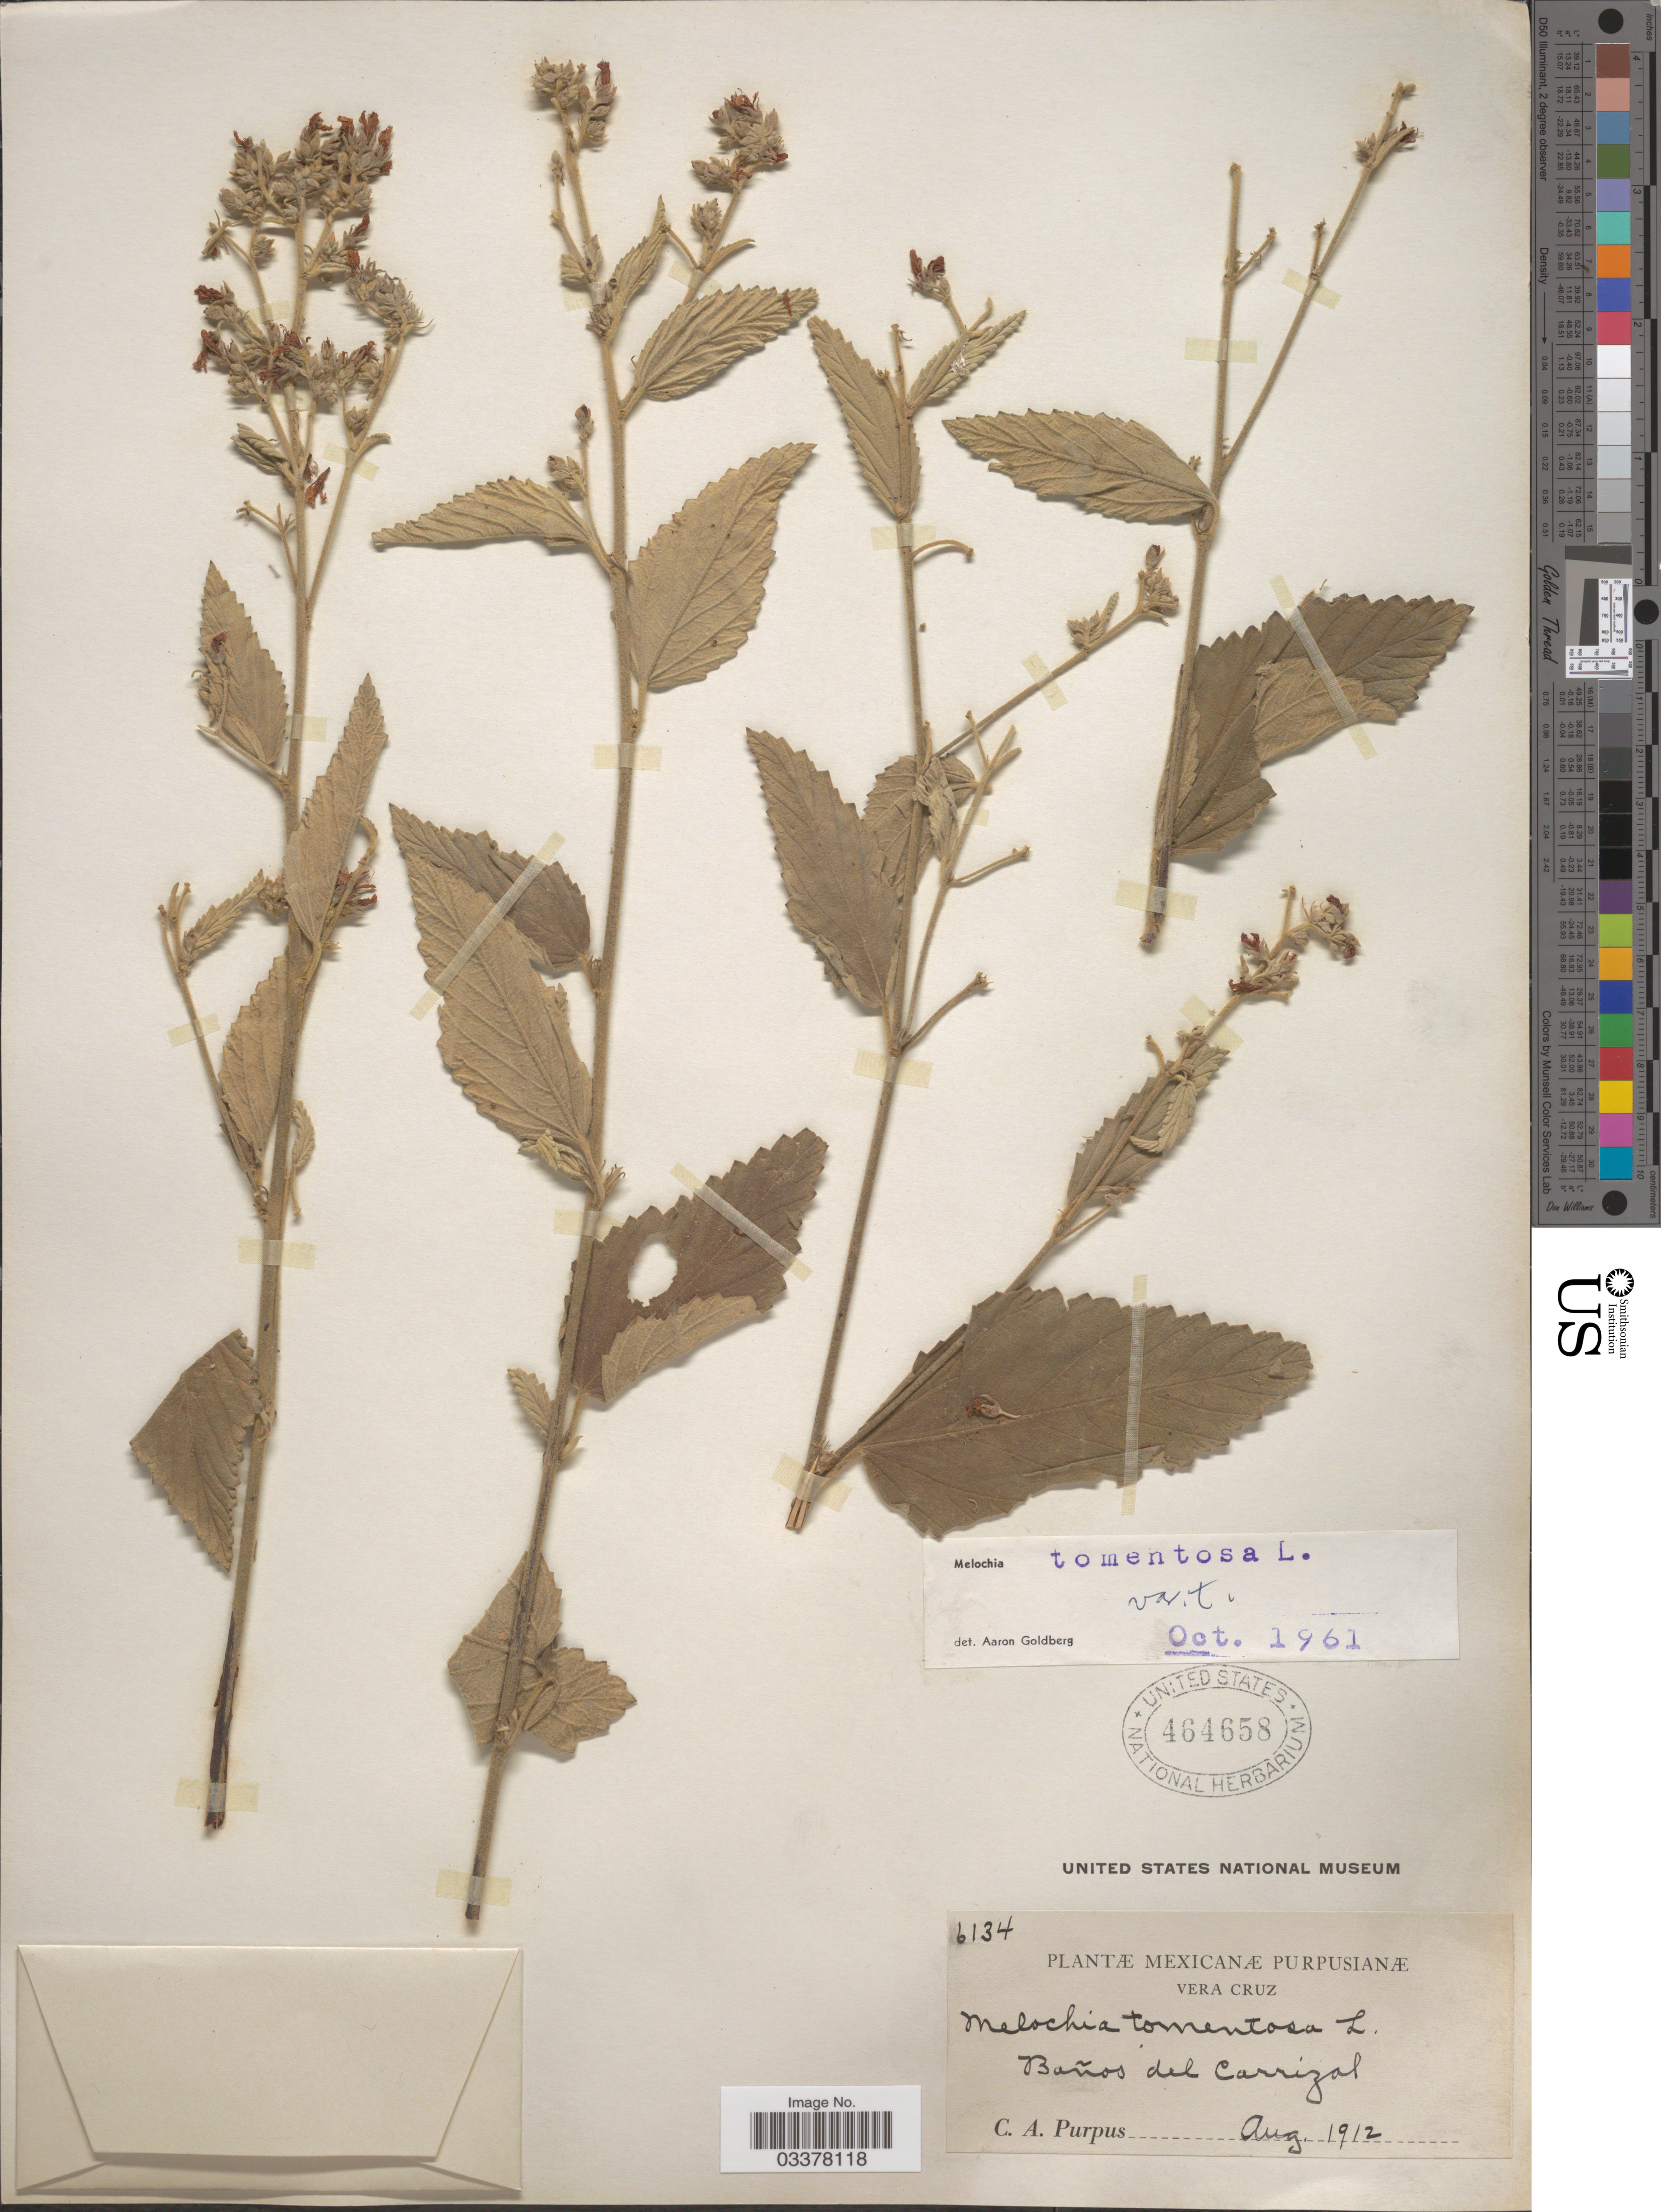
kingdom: Plantae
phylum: Tracheophyta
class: Magnoliopsida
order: Malvales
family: Malvaceae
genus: Melochia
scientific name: Melochia tomentosa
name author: L.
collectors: C. A. Purpus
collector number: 6134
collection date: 1912-08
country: Mexico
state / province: Veracruz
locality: Vera Cruz. Baños del Carrizal.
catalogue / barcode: US 464658